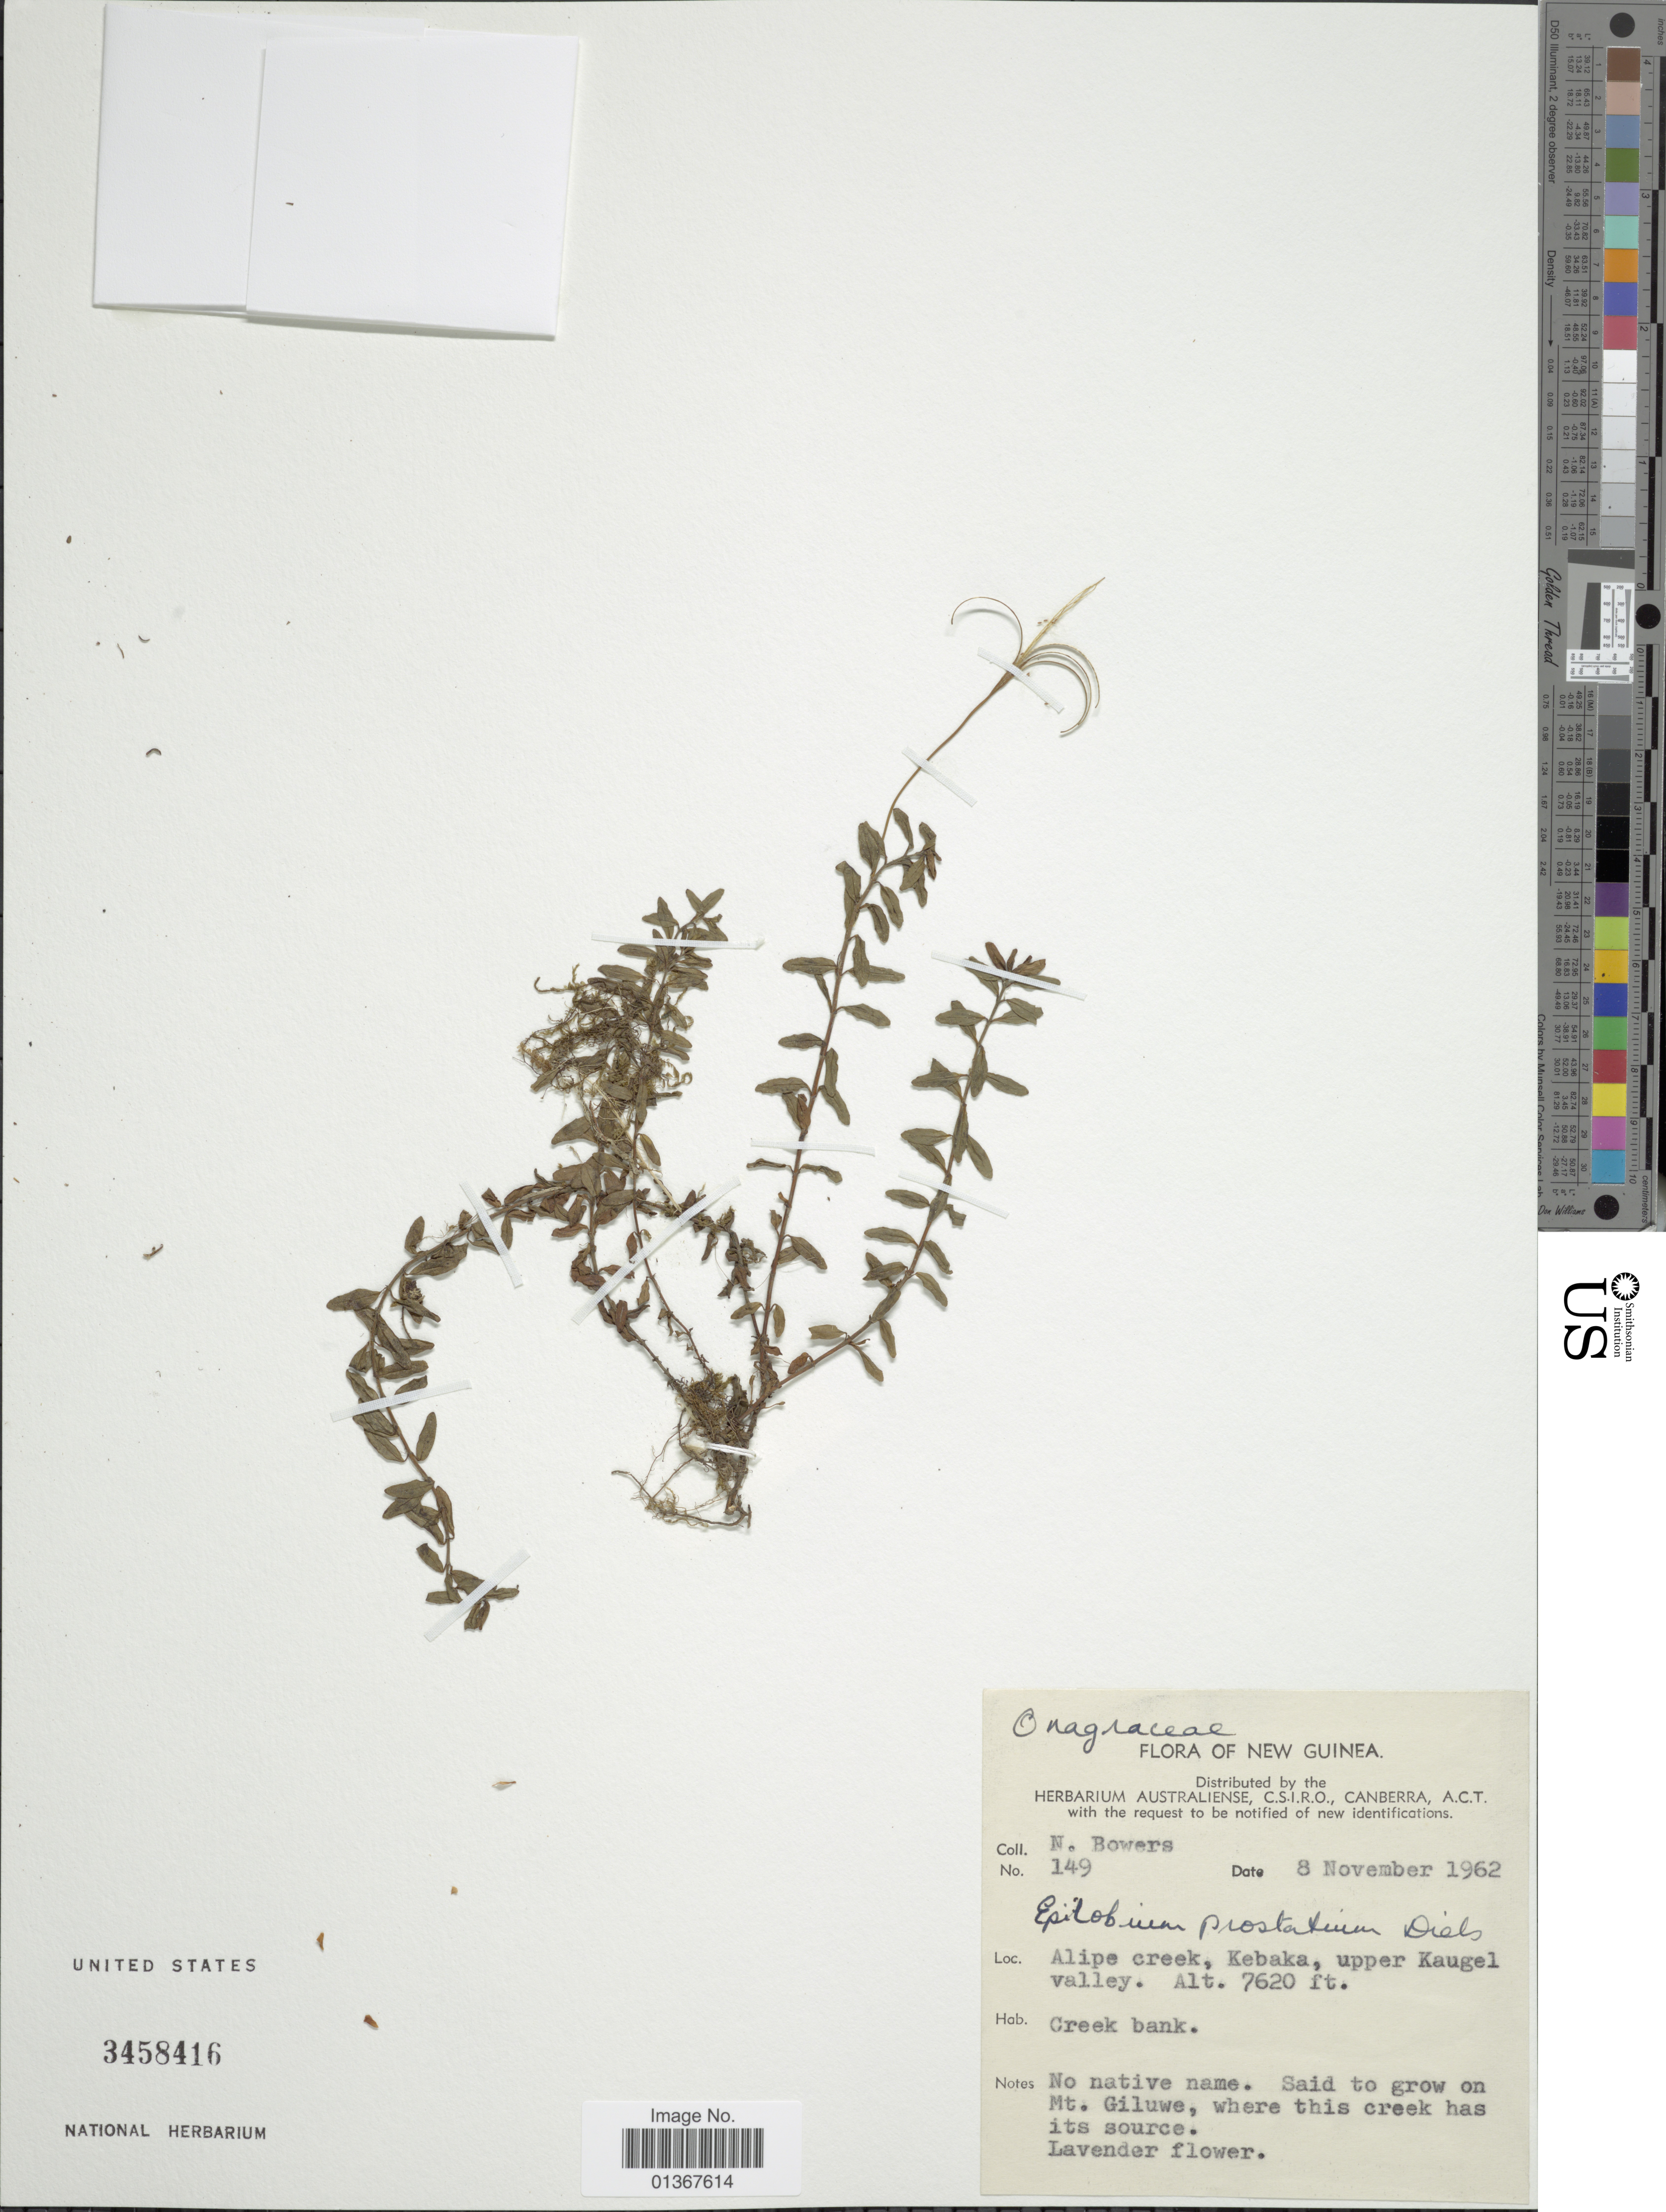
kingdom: Plantae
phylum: Tracheophyta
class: Magnoliopsida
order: Myrtales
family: Onagraceae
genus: Epilobium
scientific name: Epilobium prostratum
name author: Warb.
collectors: N. Bowers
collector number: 149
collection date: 1962-11-08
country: Papua New Guinea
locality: Alipe creek, Kebaka, upper Kaugel valley.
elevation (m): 2323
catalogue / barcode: US 3458416